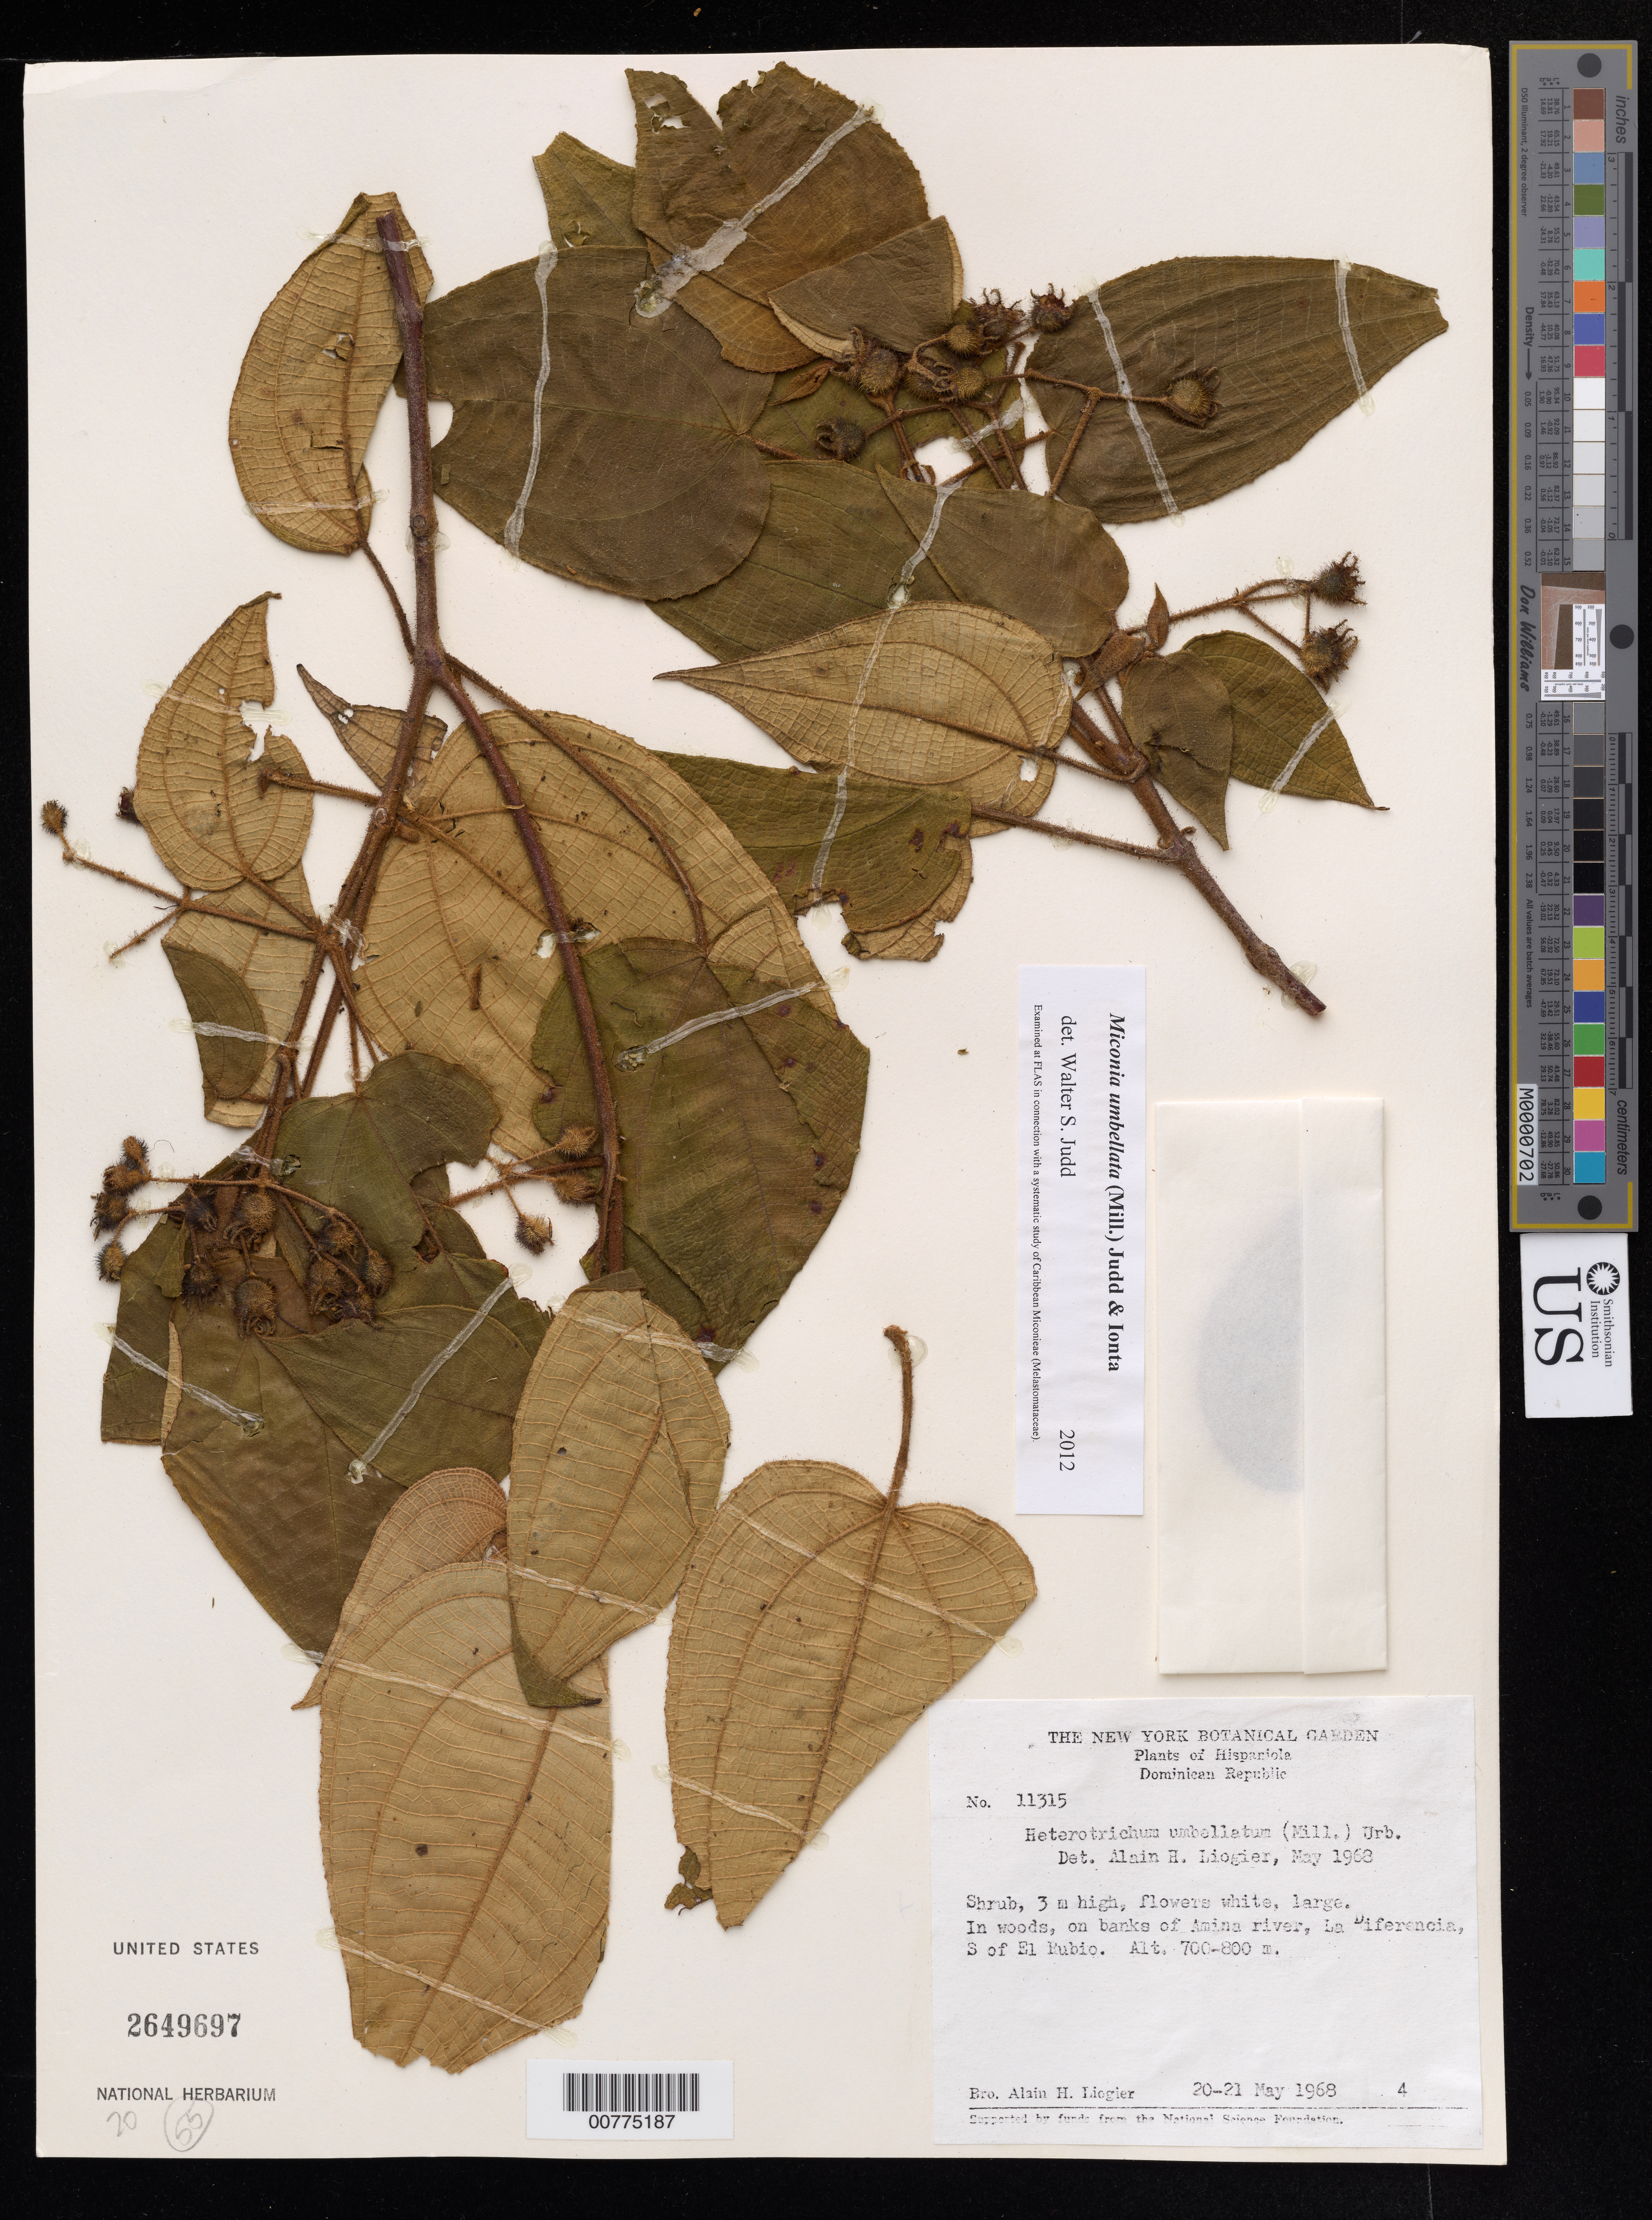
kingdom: Plantae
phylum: Tracheophyta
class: Magnoliopsida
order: Myrtales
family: Melastomataceae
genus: Miconia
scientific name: Miconia umbellata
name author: (Mill.) Judd & Ionta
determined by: Judd, Walter S.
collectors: A. H. Liogier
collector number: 11315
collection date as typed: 20 May 1968 to 21 May 1968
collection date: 1968-05-20/1968-05-21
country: Dominican Republic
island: Hispaniola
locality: S of El Rubio, La Diferencia, Amina River.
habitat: In woods, on banks of river.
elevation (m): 700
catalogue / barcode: US 2649697